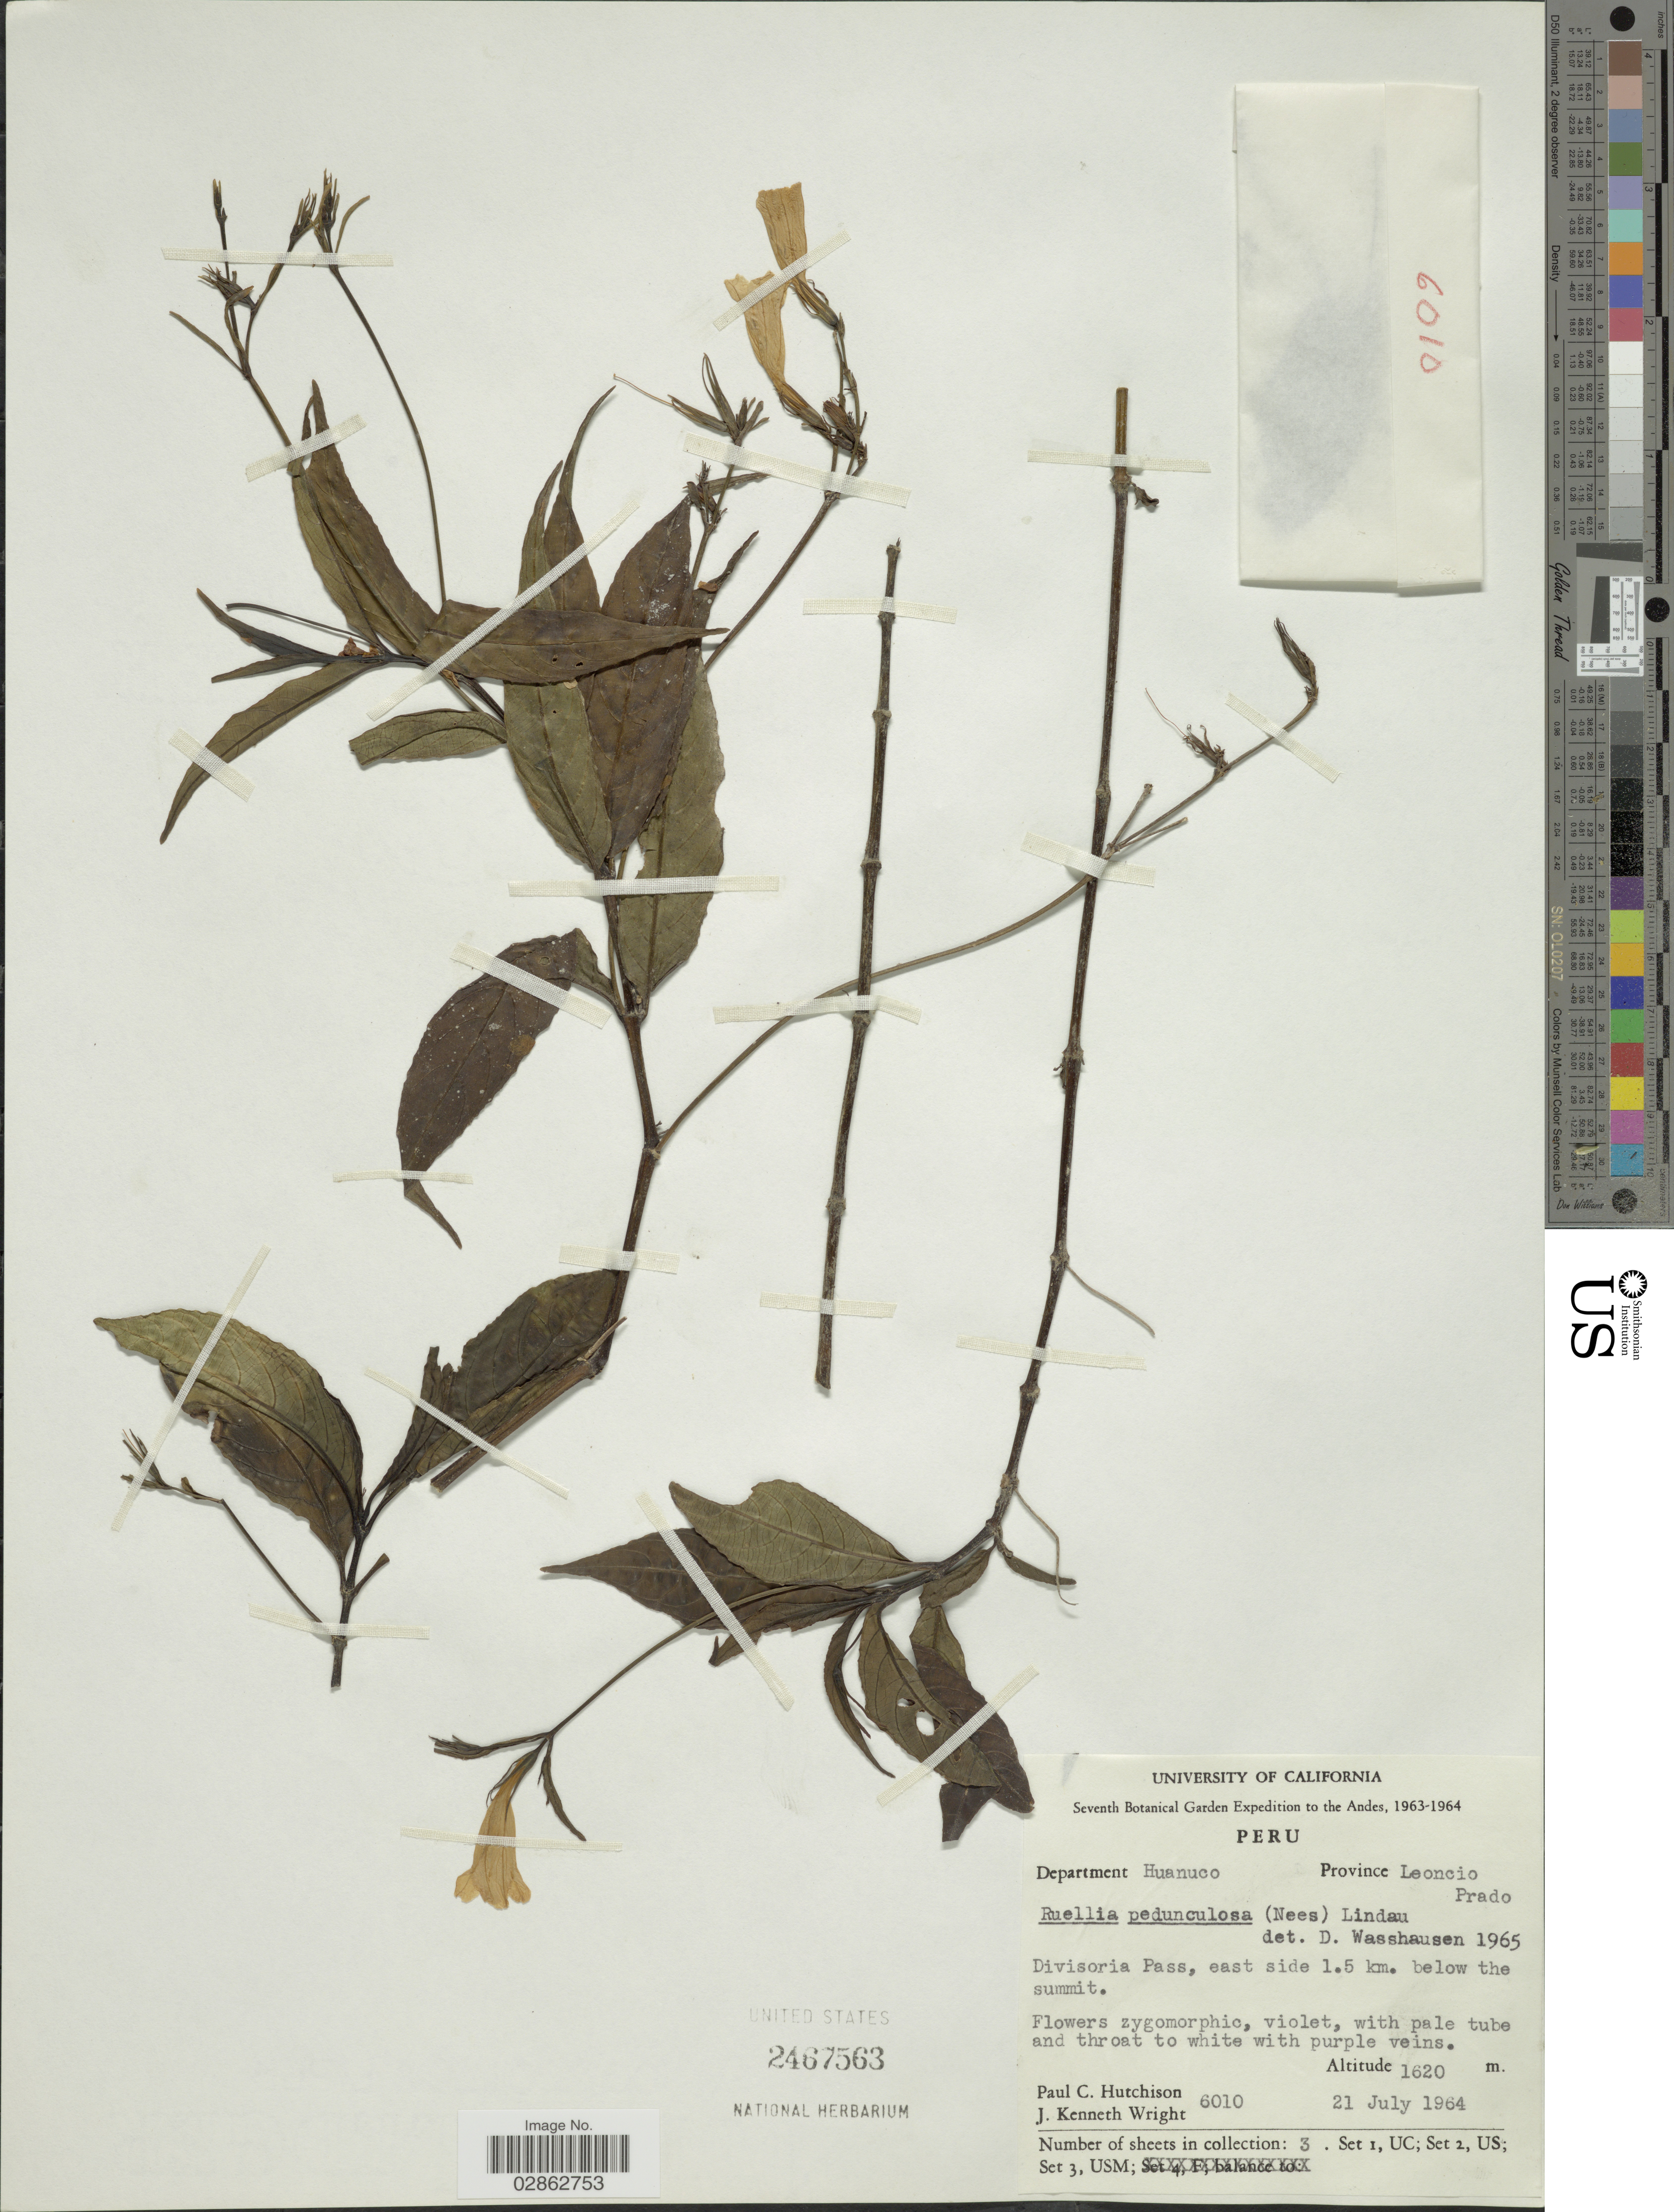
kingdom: Plantae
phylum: Tracheophyta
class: Magnoliopsida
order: Lamiales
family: Acanthaceae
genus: Ruellia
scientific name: Ruellia sp.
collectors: P. C. Hutchison & J. K. Wright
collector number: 6010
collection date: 1964-07-21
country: Peru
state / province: Huánuco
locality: Andes. Department Huanuco. Province Leoncio Prado. Divisoria Pass, east side 1.5 km. below the summit.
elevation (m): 1620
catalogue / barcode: US 2467563